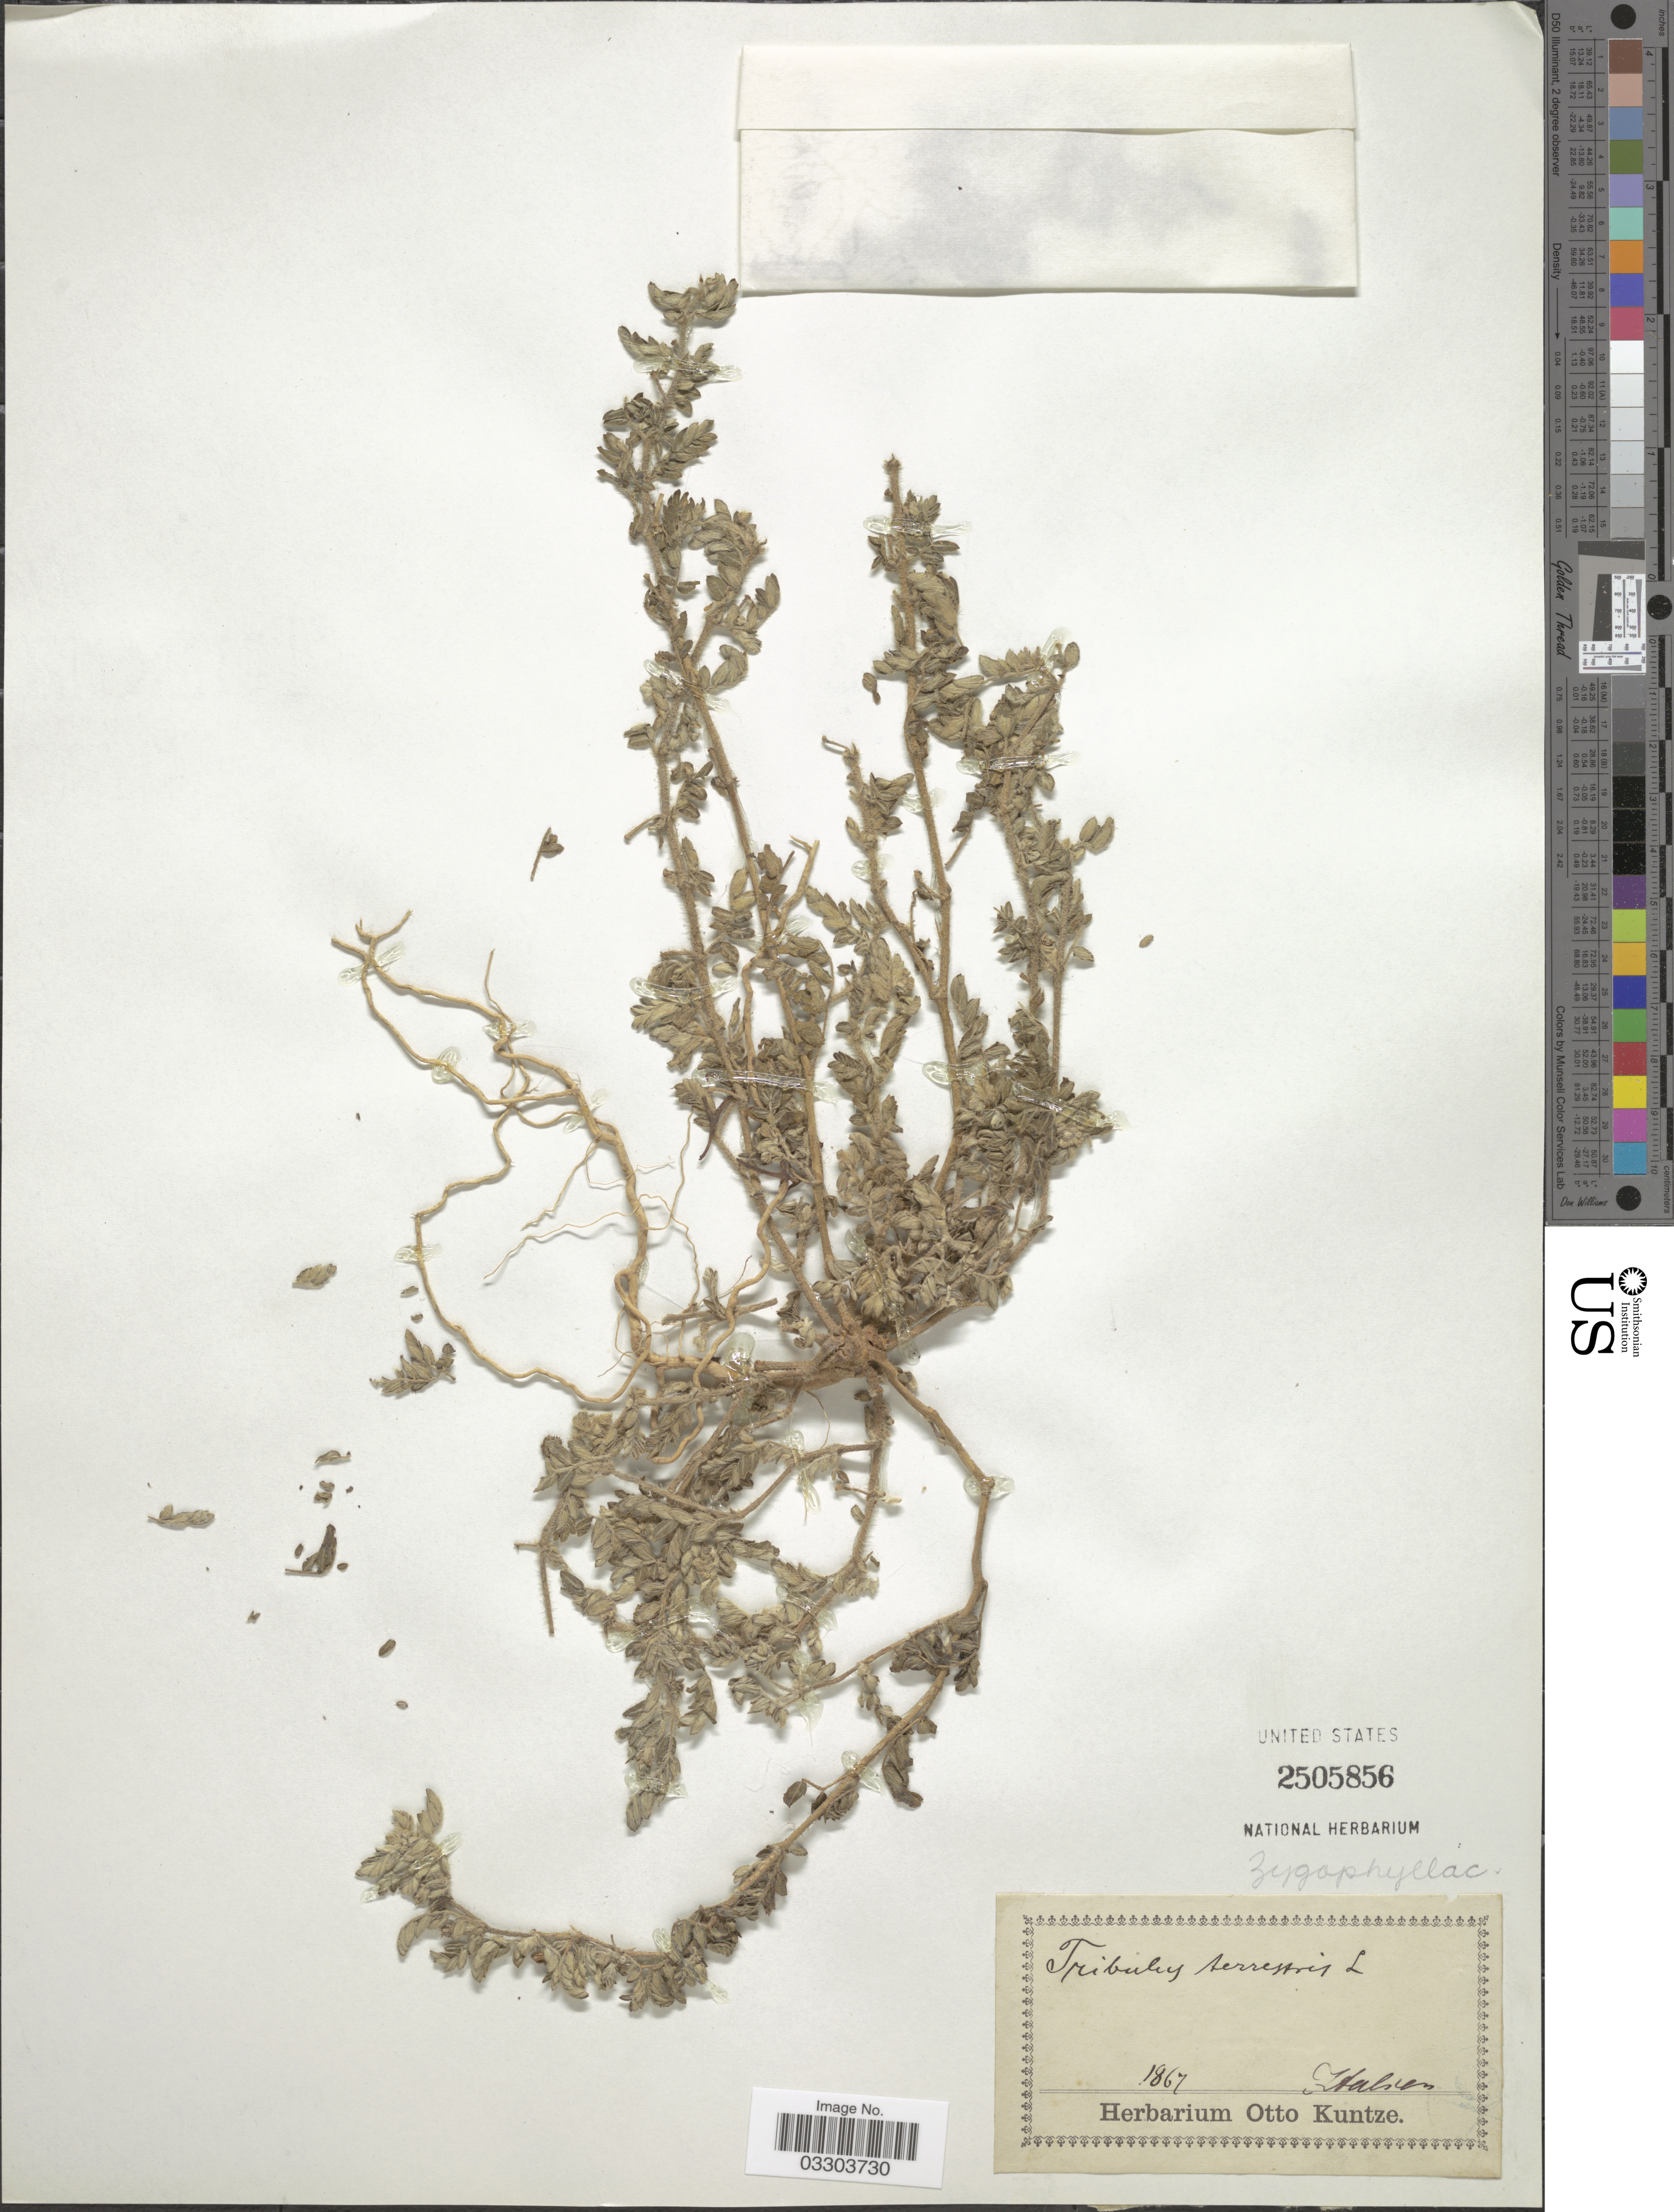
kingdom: Plantae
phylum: Tracheophyta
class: Magnoliopsida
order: Zygophyllales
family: Zygophyllaceae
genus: Tribulus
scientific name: Tribulus terrestris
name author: L.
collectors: ex herb. Otto Kuntze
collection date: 1867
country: Italy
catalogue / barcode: US 2505856